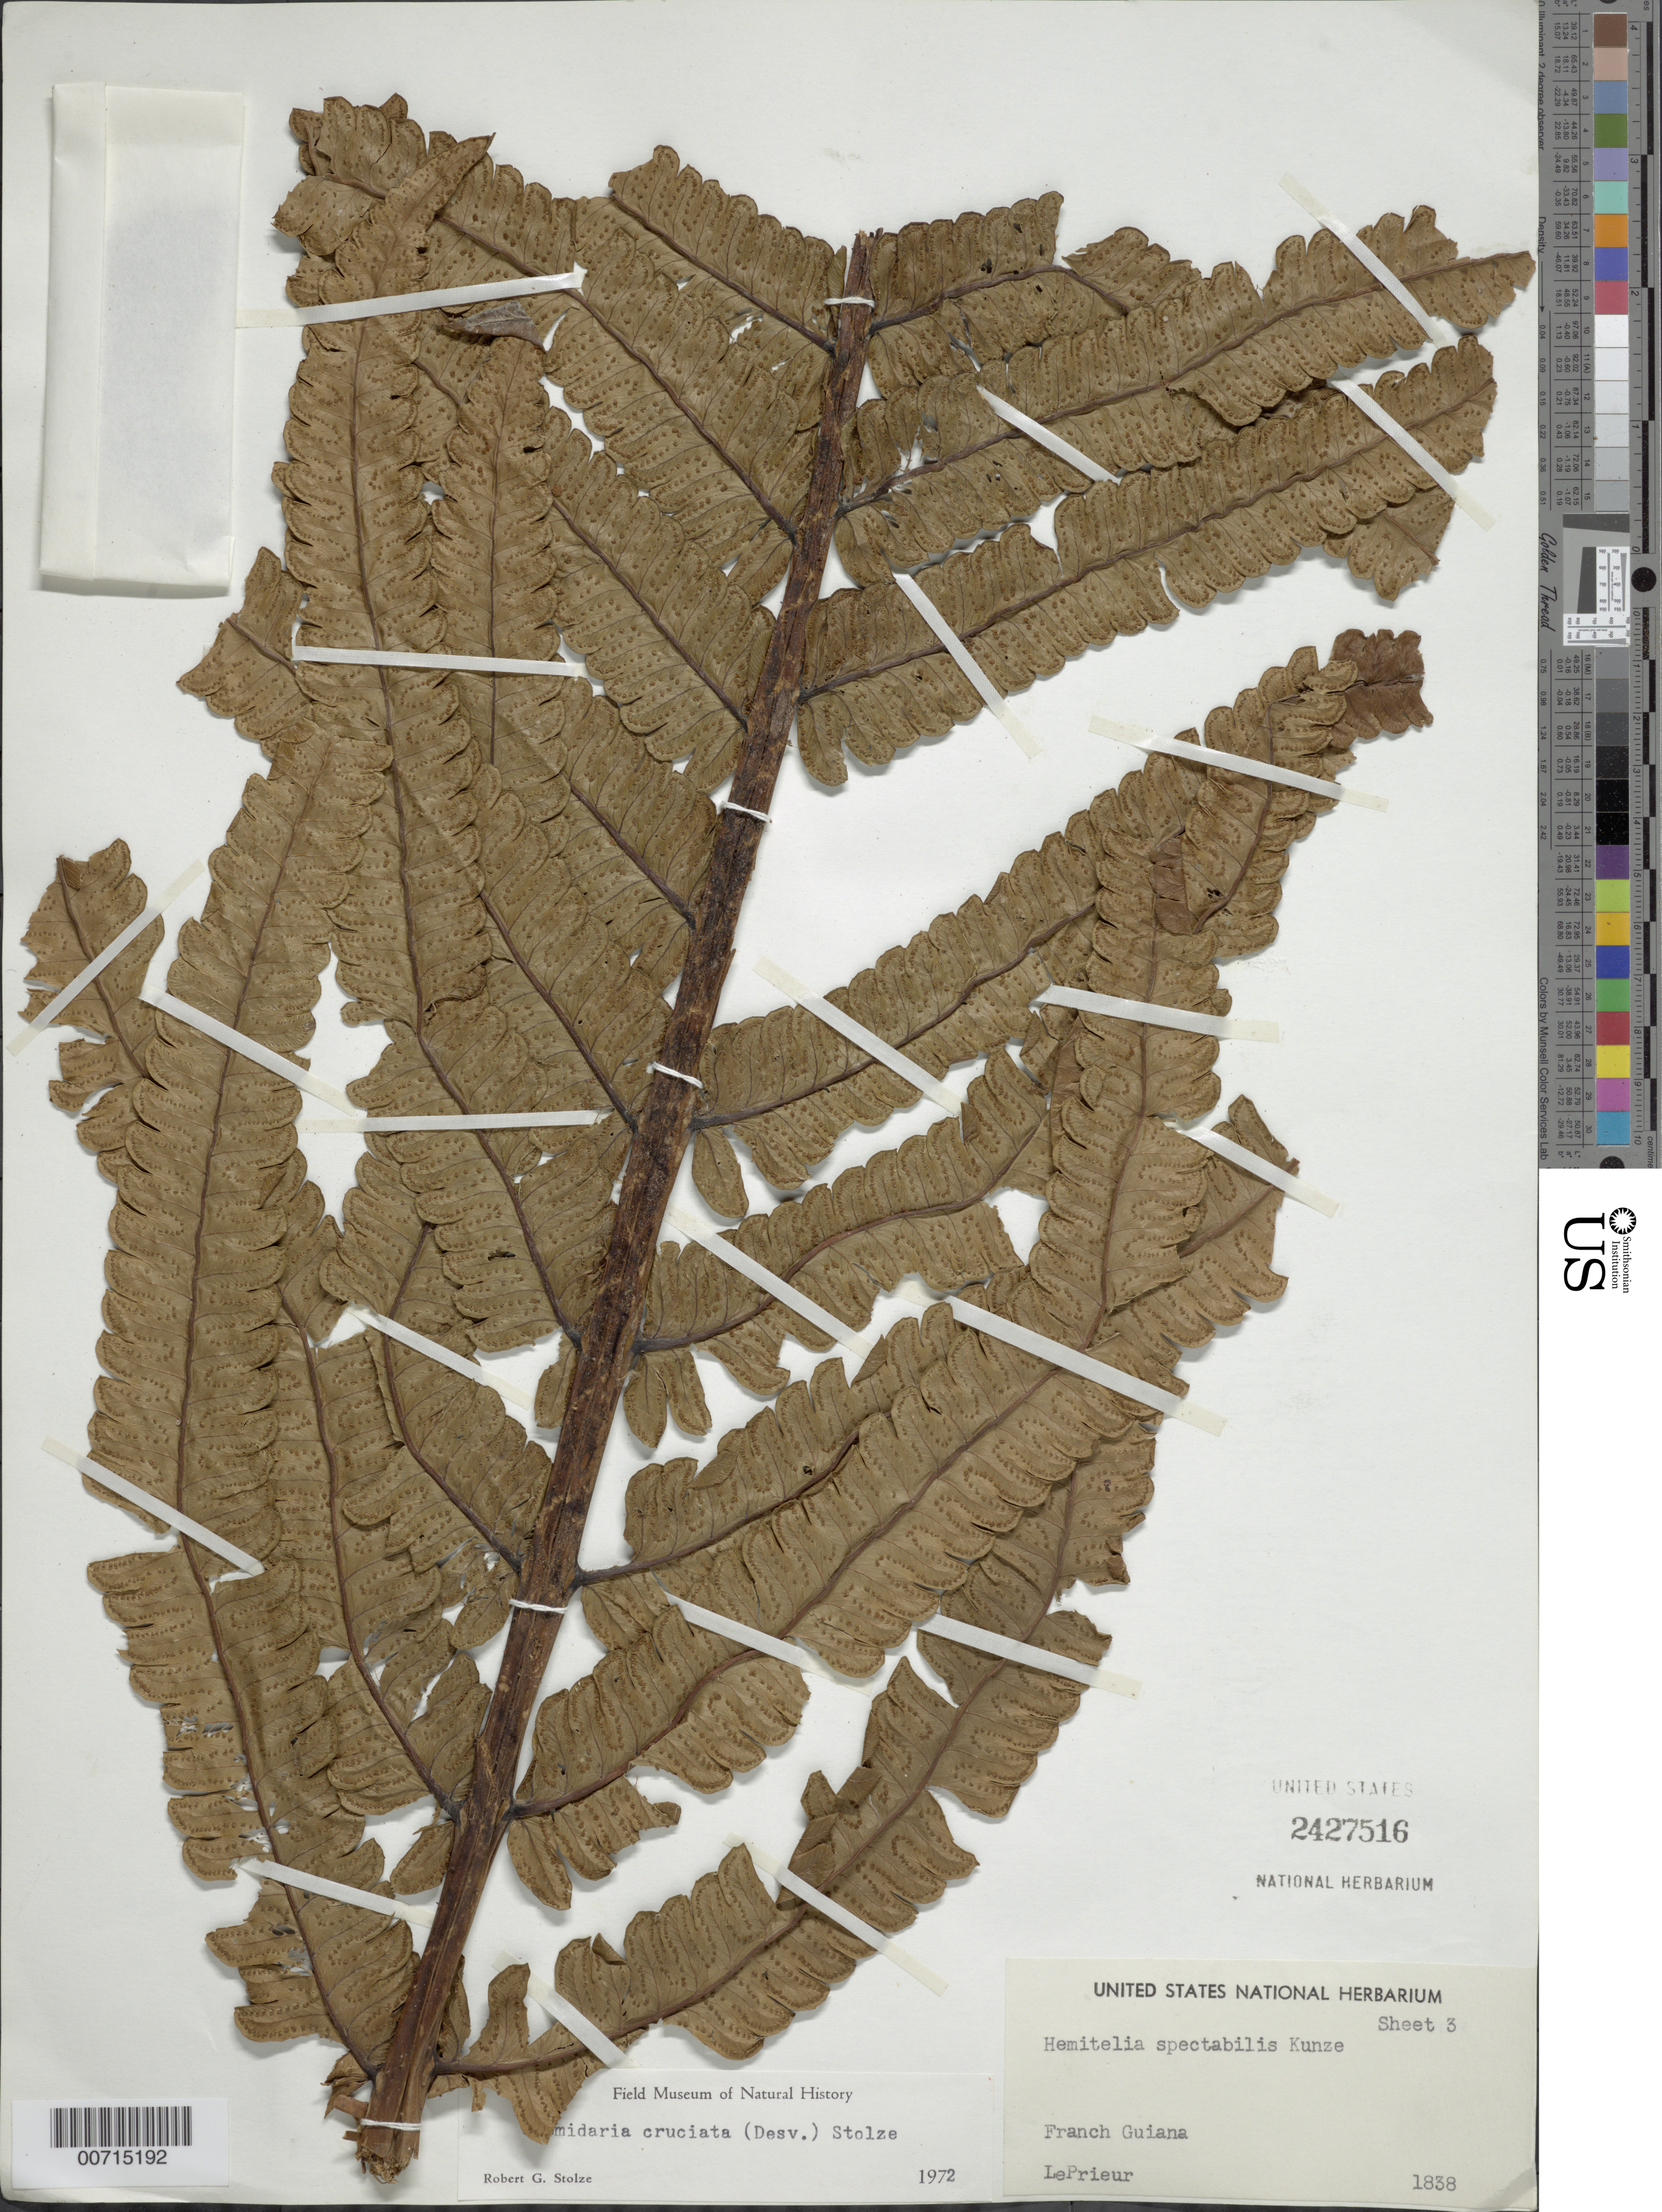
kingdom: Plantae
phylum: Tracheophyta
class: Polypodiopsida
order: Cyatheales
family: Cyatheaceae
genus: Cyathea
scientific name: Cyathea cruciata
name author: (Desv.) Lehnert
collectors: F. M. R. Leprieur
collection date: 1838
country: French Guiana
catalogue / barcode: US 2427516